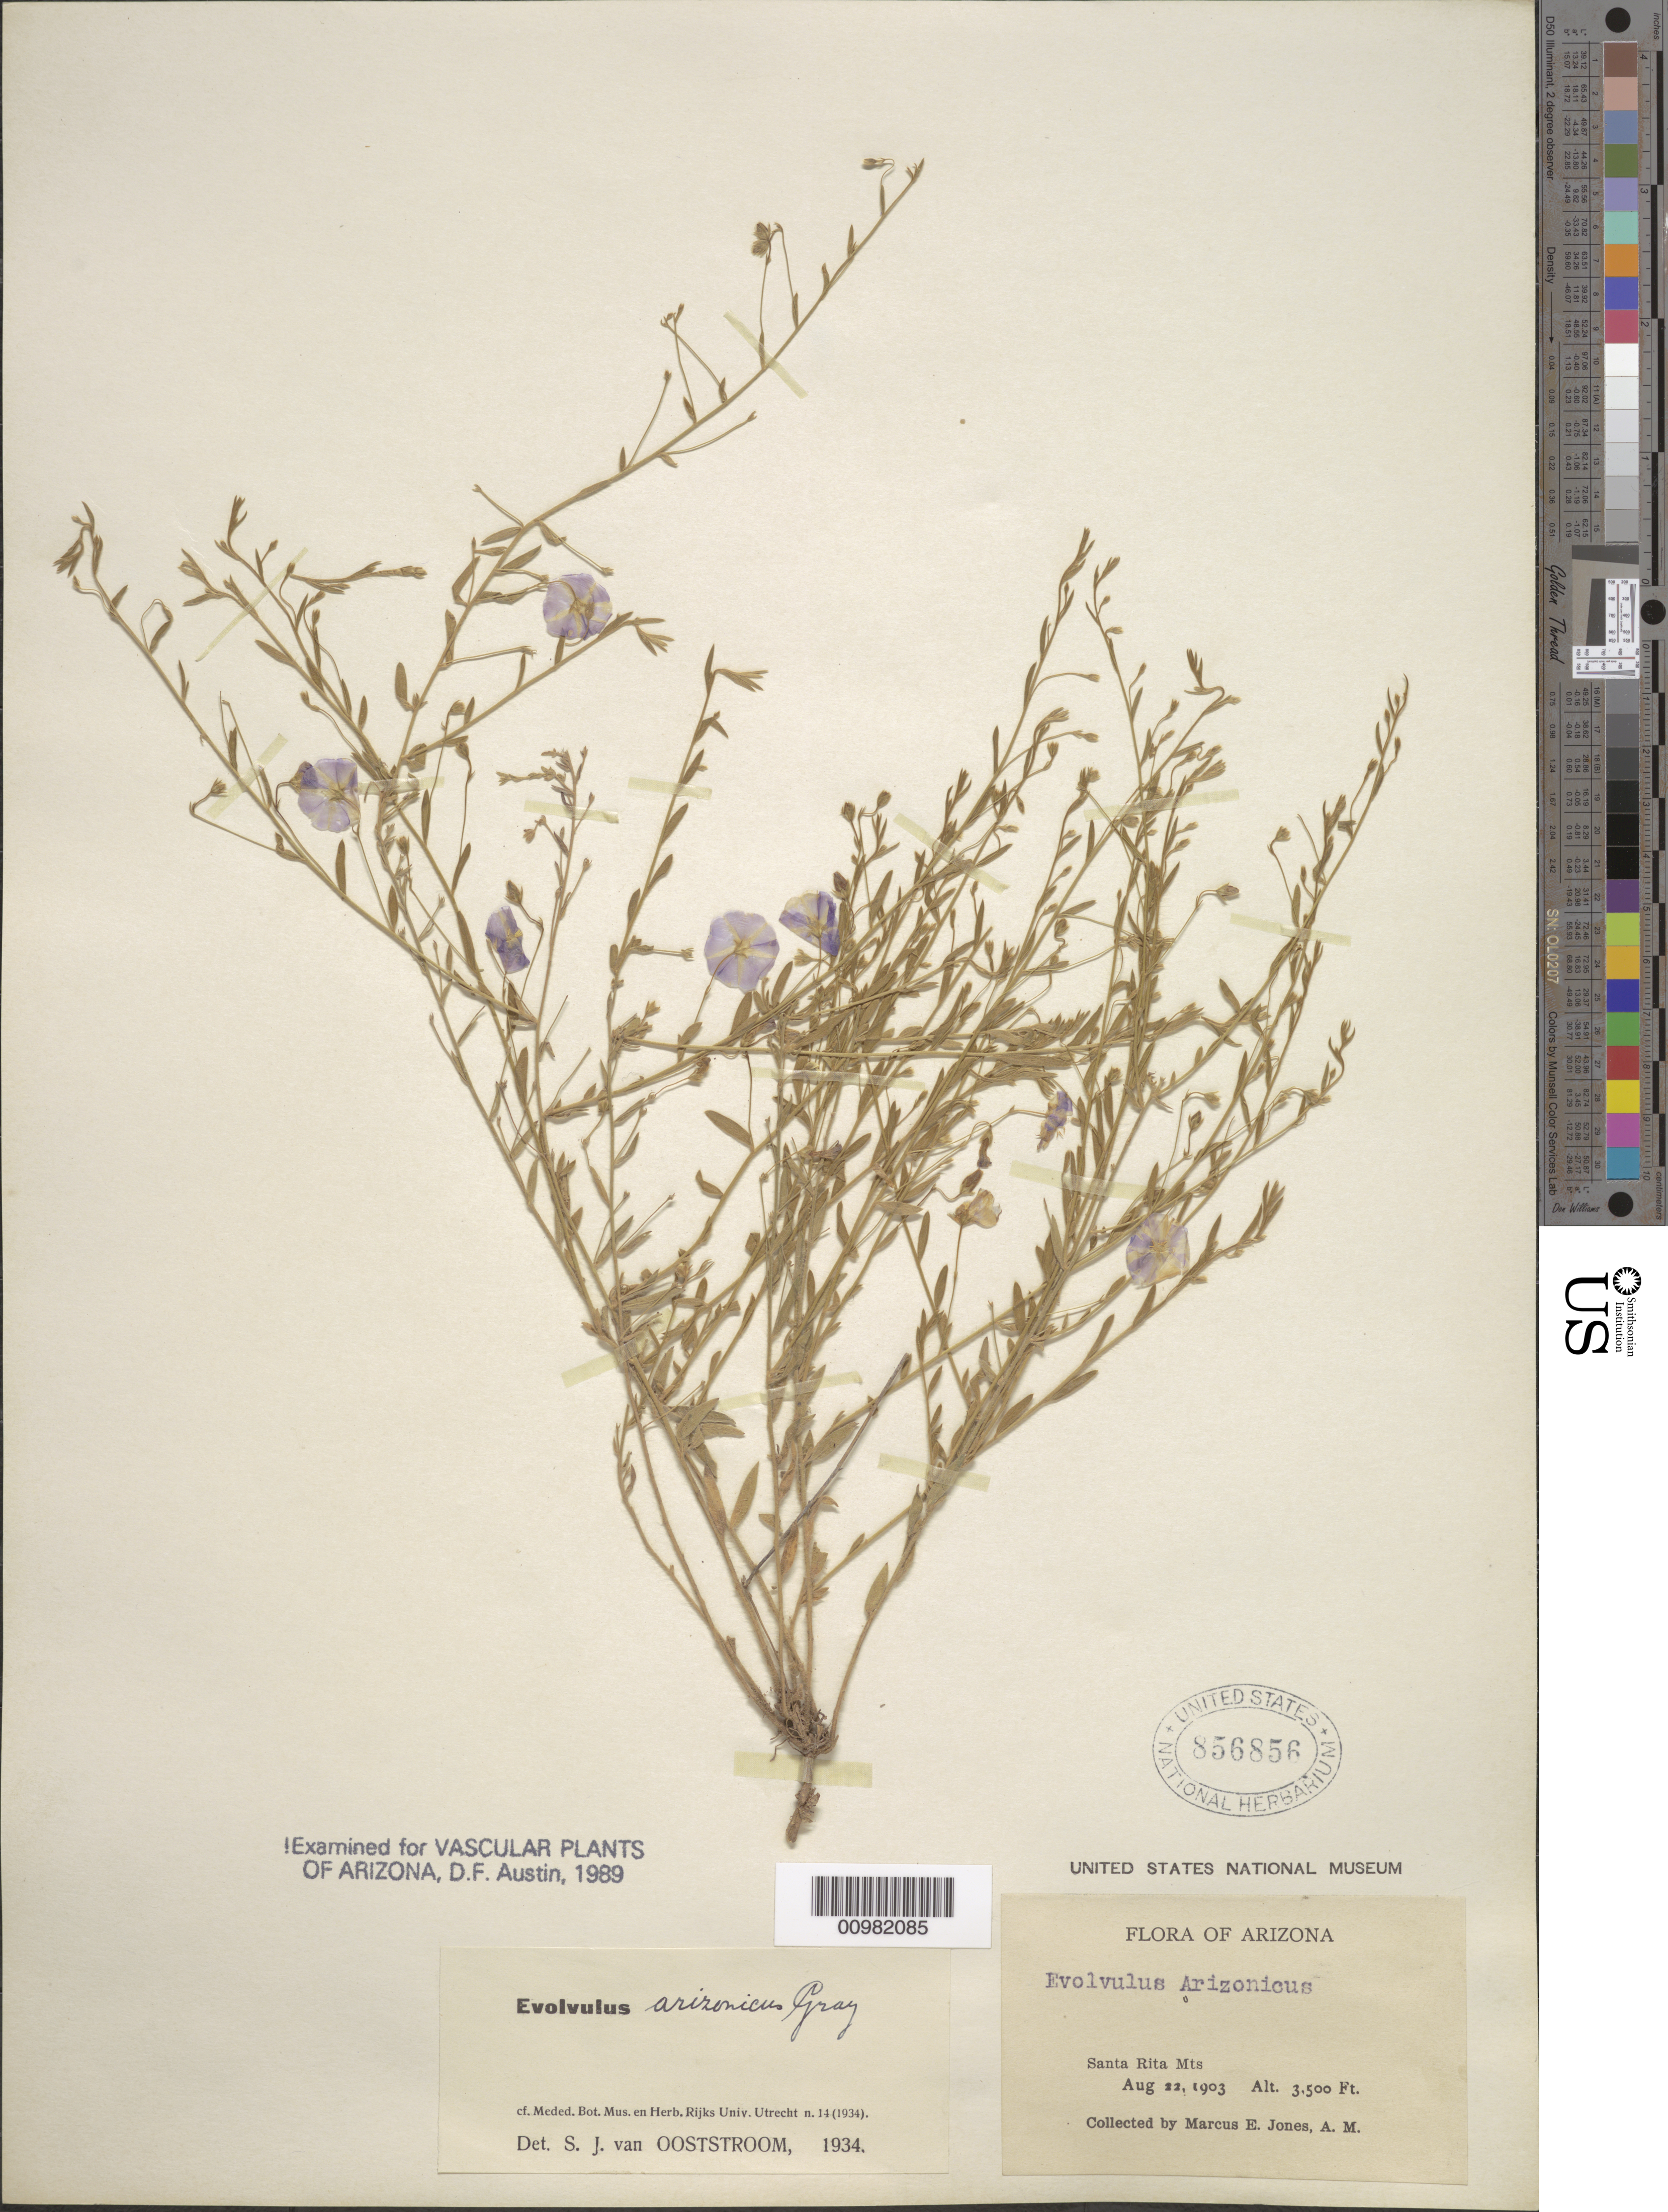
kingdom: Plantae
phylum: Tracheophyta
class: Magnoliopsida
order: Solanales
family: Convolvulaceae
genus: Evolvulus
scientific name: Evolvulus arizonicus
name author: A. Gray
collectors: M. E. Jones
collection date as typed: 22 Aug 1903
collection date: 1903-08-22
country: United States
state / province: Arizona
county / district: Santa Cruz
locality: Santa Rita Mts.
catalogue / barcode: US 856856